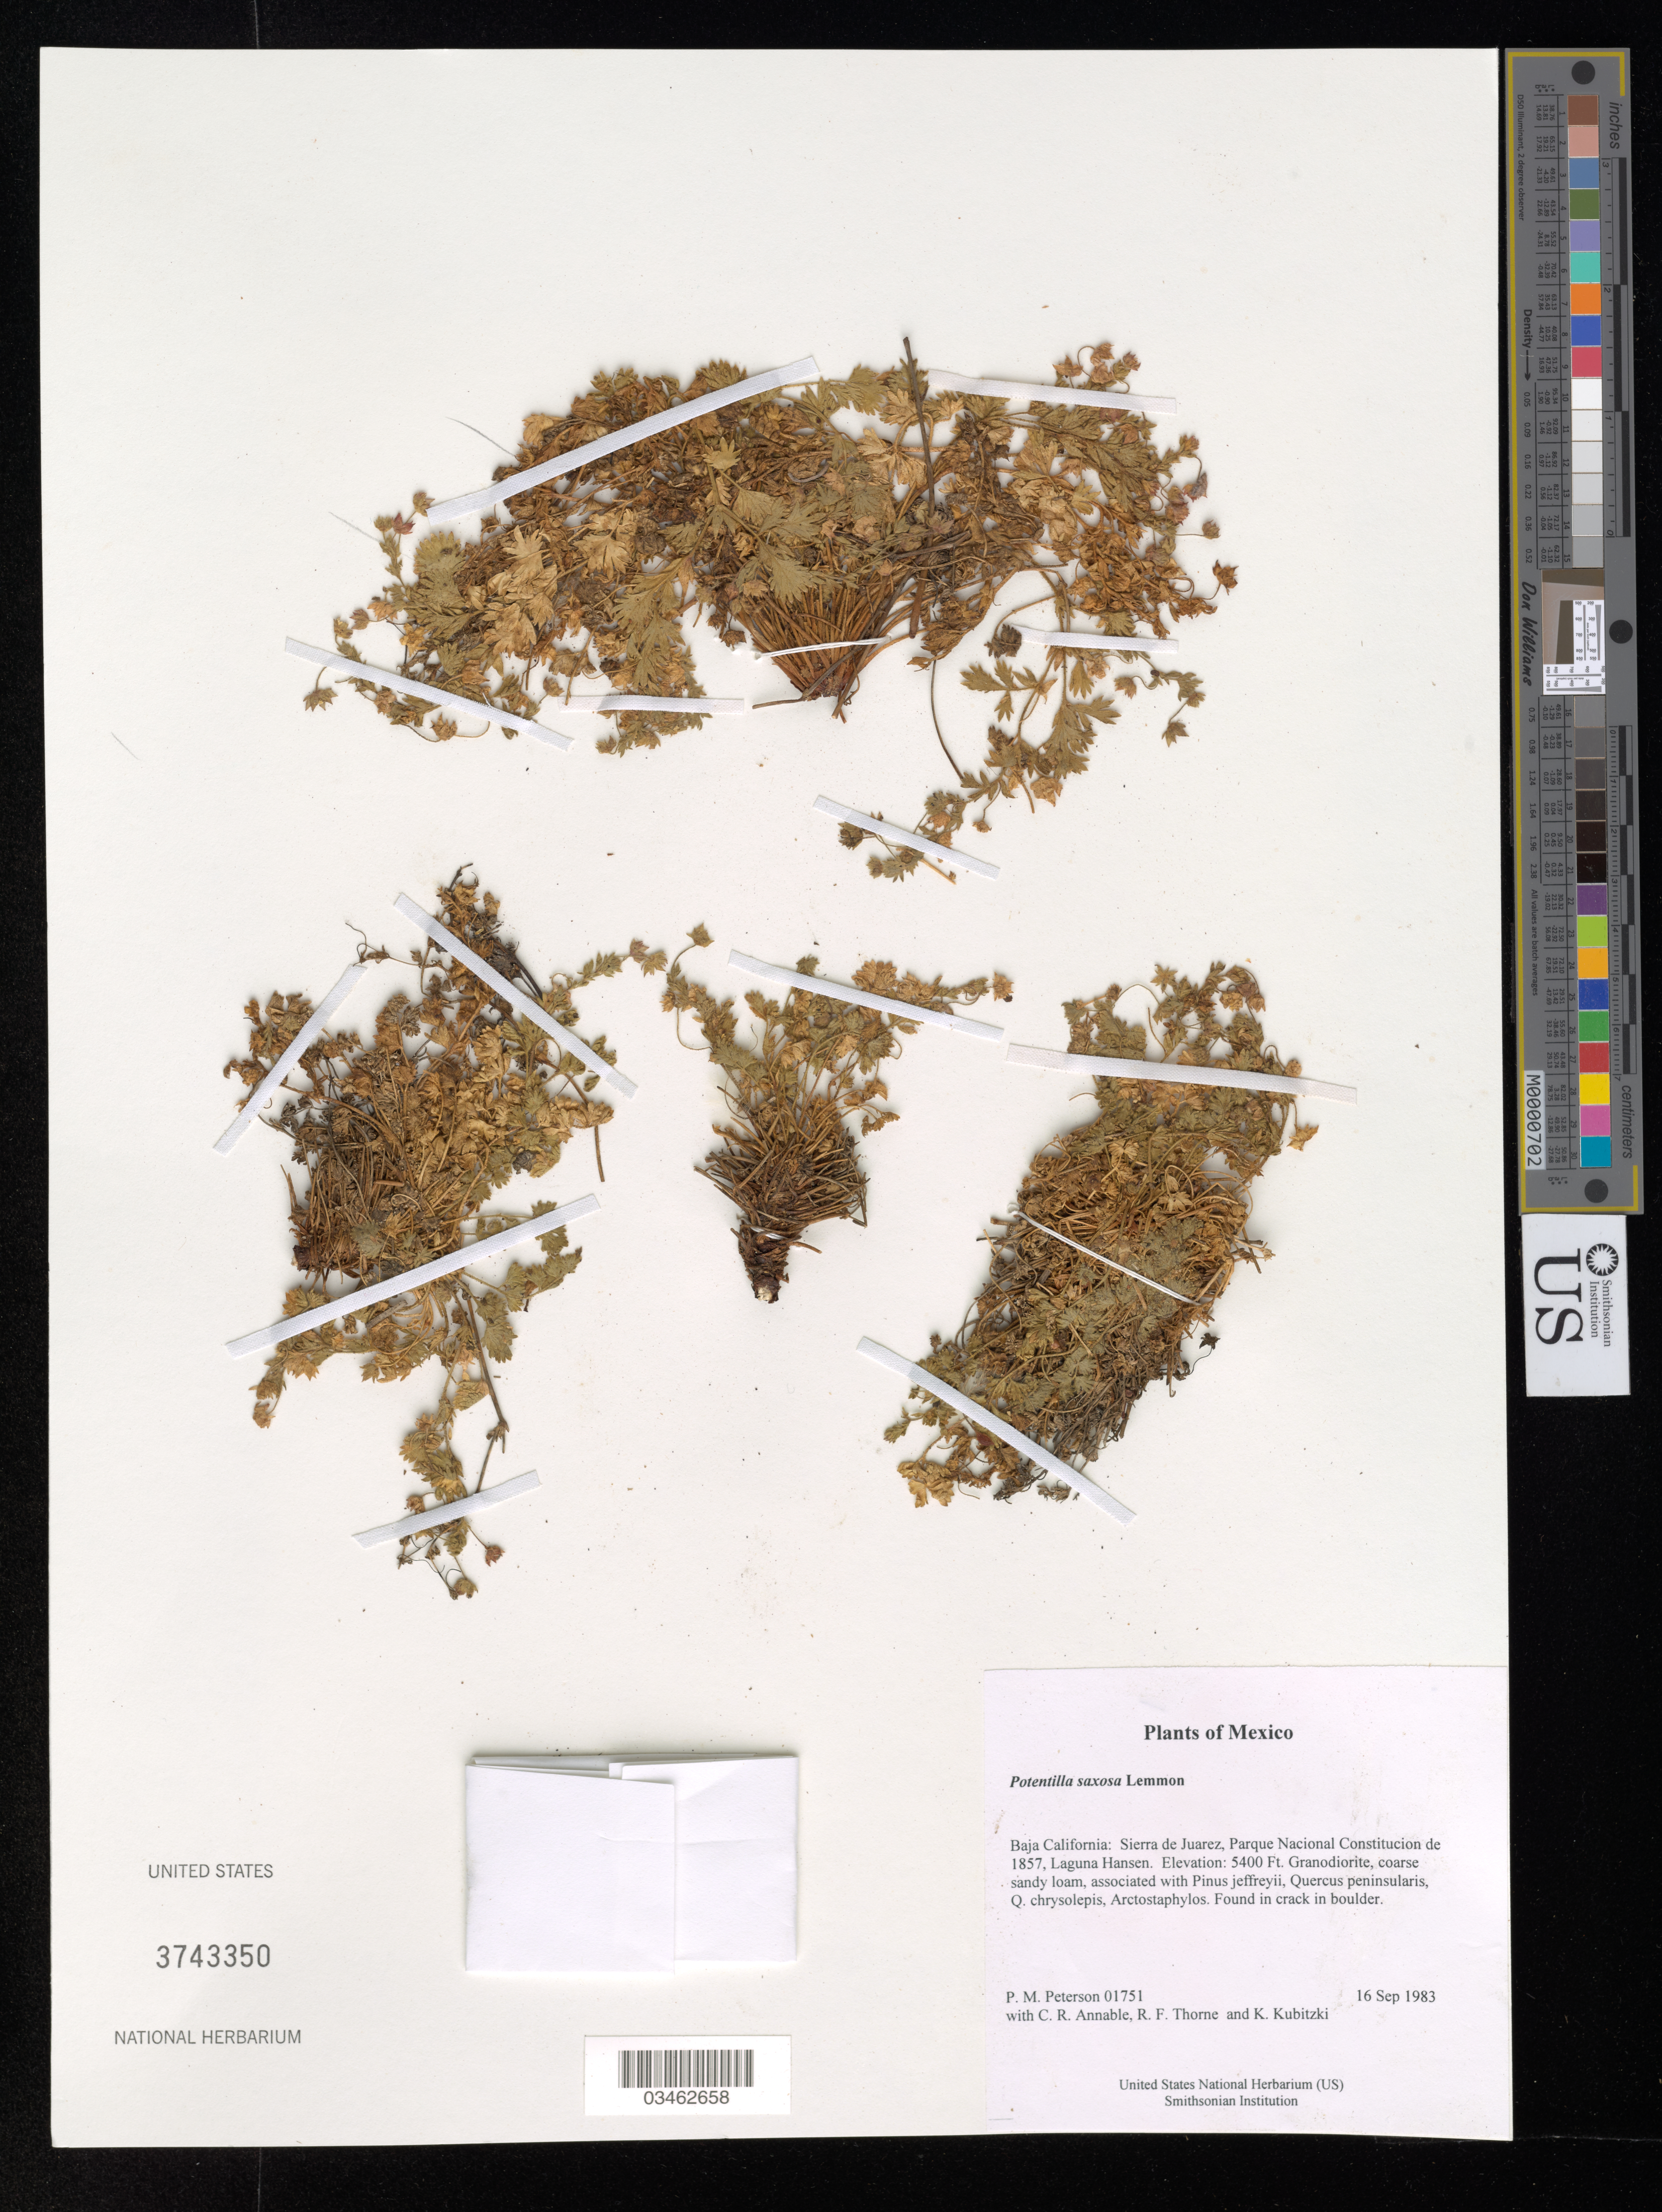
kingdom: Plantae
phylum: Tracheophyta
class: Magnoliopsida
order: Rosales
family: Rosaceae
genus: Potentilla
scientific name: Potentilla saxosa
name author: Lemmon & S.A. Lemmon ex Greene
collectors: P. M. Peterson, C. R. Annable, R. F. Thorne & K. Kubitzki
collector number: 01751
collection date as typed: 16 Sep 1983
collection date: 1983-09-16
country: Mexico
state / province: Baja California Norte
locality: Sierra de Juarez, Parque Nacional Constitucion de 1857, Laguna Hansen.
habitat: Granodiorite, coarse sandy loam, associated with Pinus jeffreyii, Quercus peninsularis, Q. chrysolepis, Arctostaphylos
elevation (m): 1646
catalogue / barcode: US 3743350